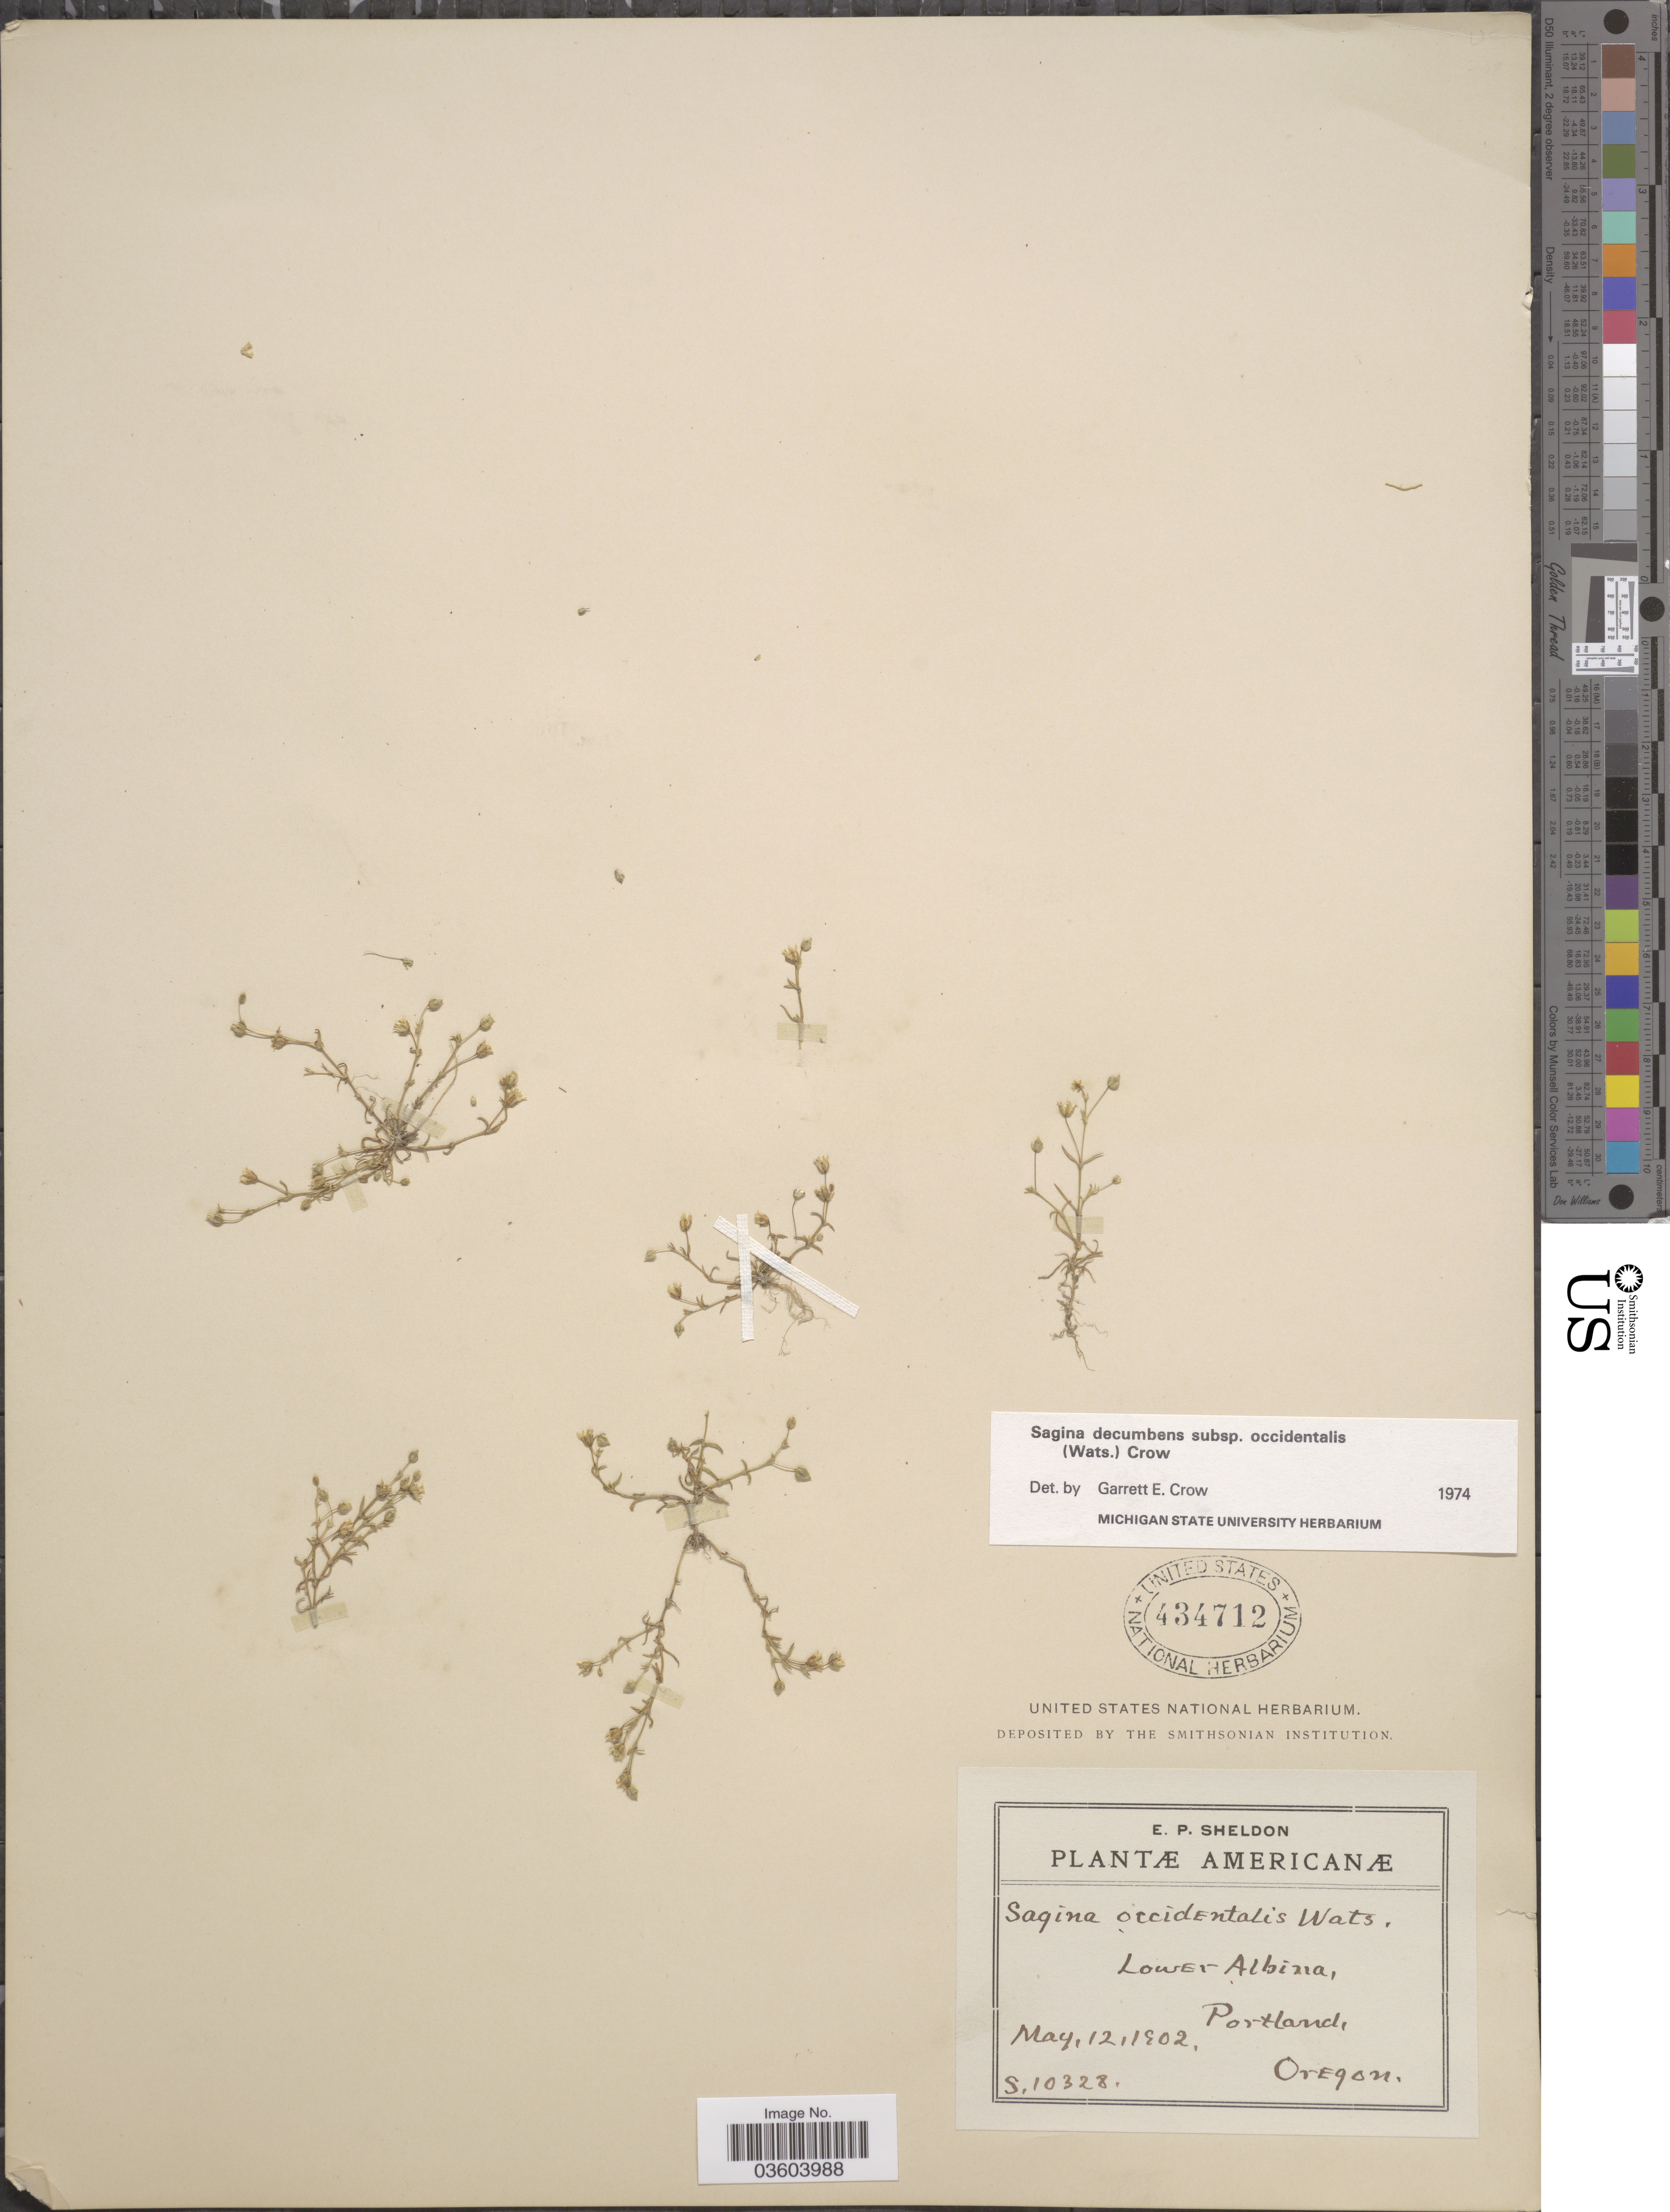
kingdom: Plantae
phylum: Tracheophyta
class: Magnoliopsida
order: Caryophyllales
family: Caryophyllaceae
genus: Sagina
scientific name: Sagina decumbens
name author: (Elliott) Torr. & A. Gray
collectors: E. P. Sheldon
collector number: S10328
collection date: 1902-05-12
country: United States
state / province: Oregon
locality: Lower Albina, Portland.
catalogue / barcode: US 434712